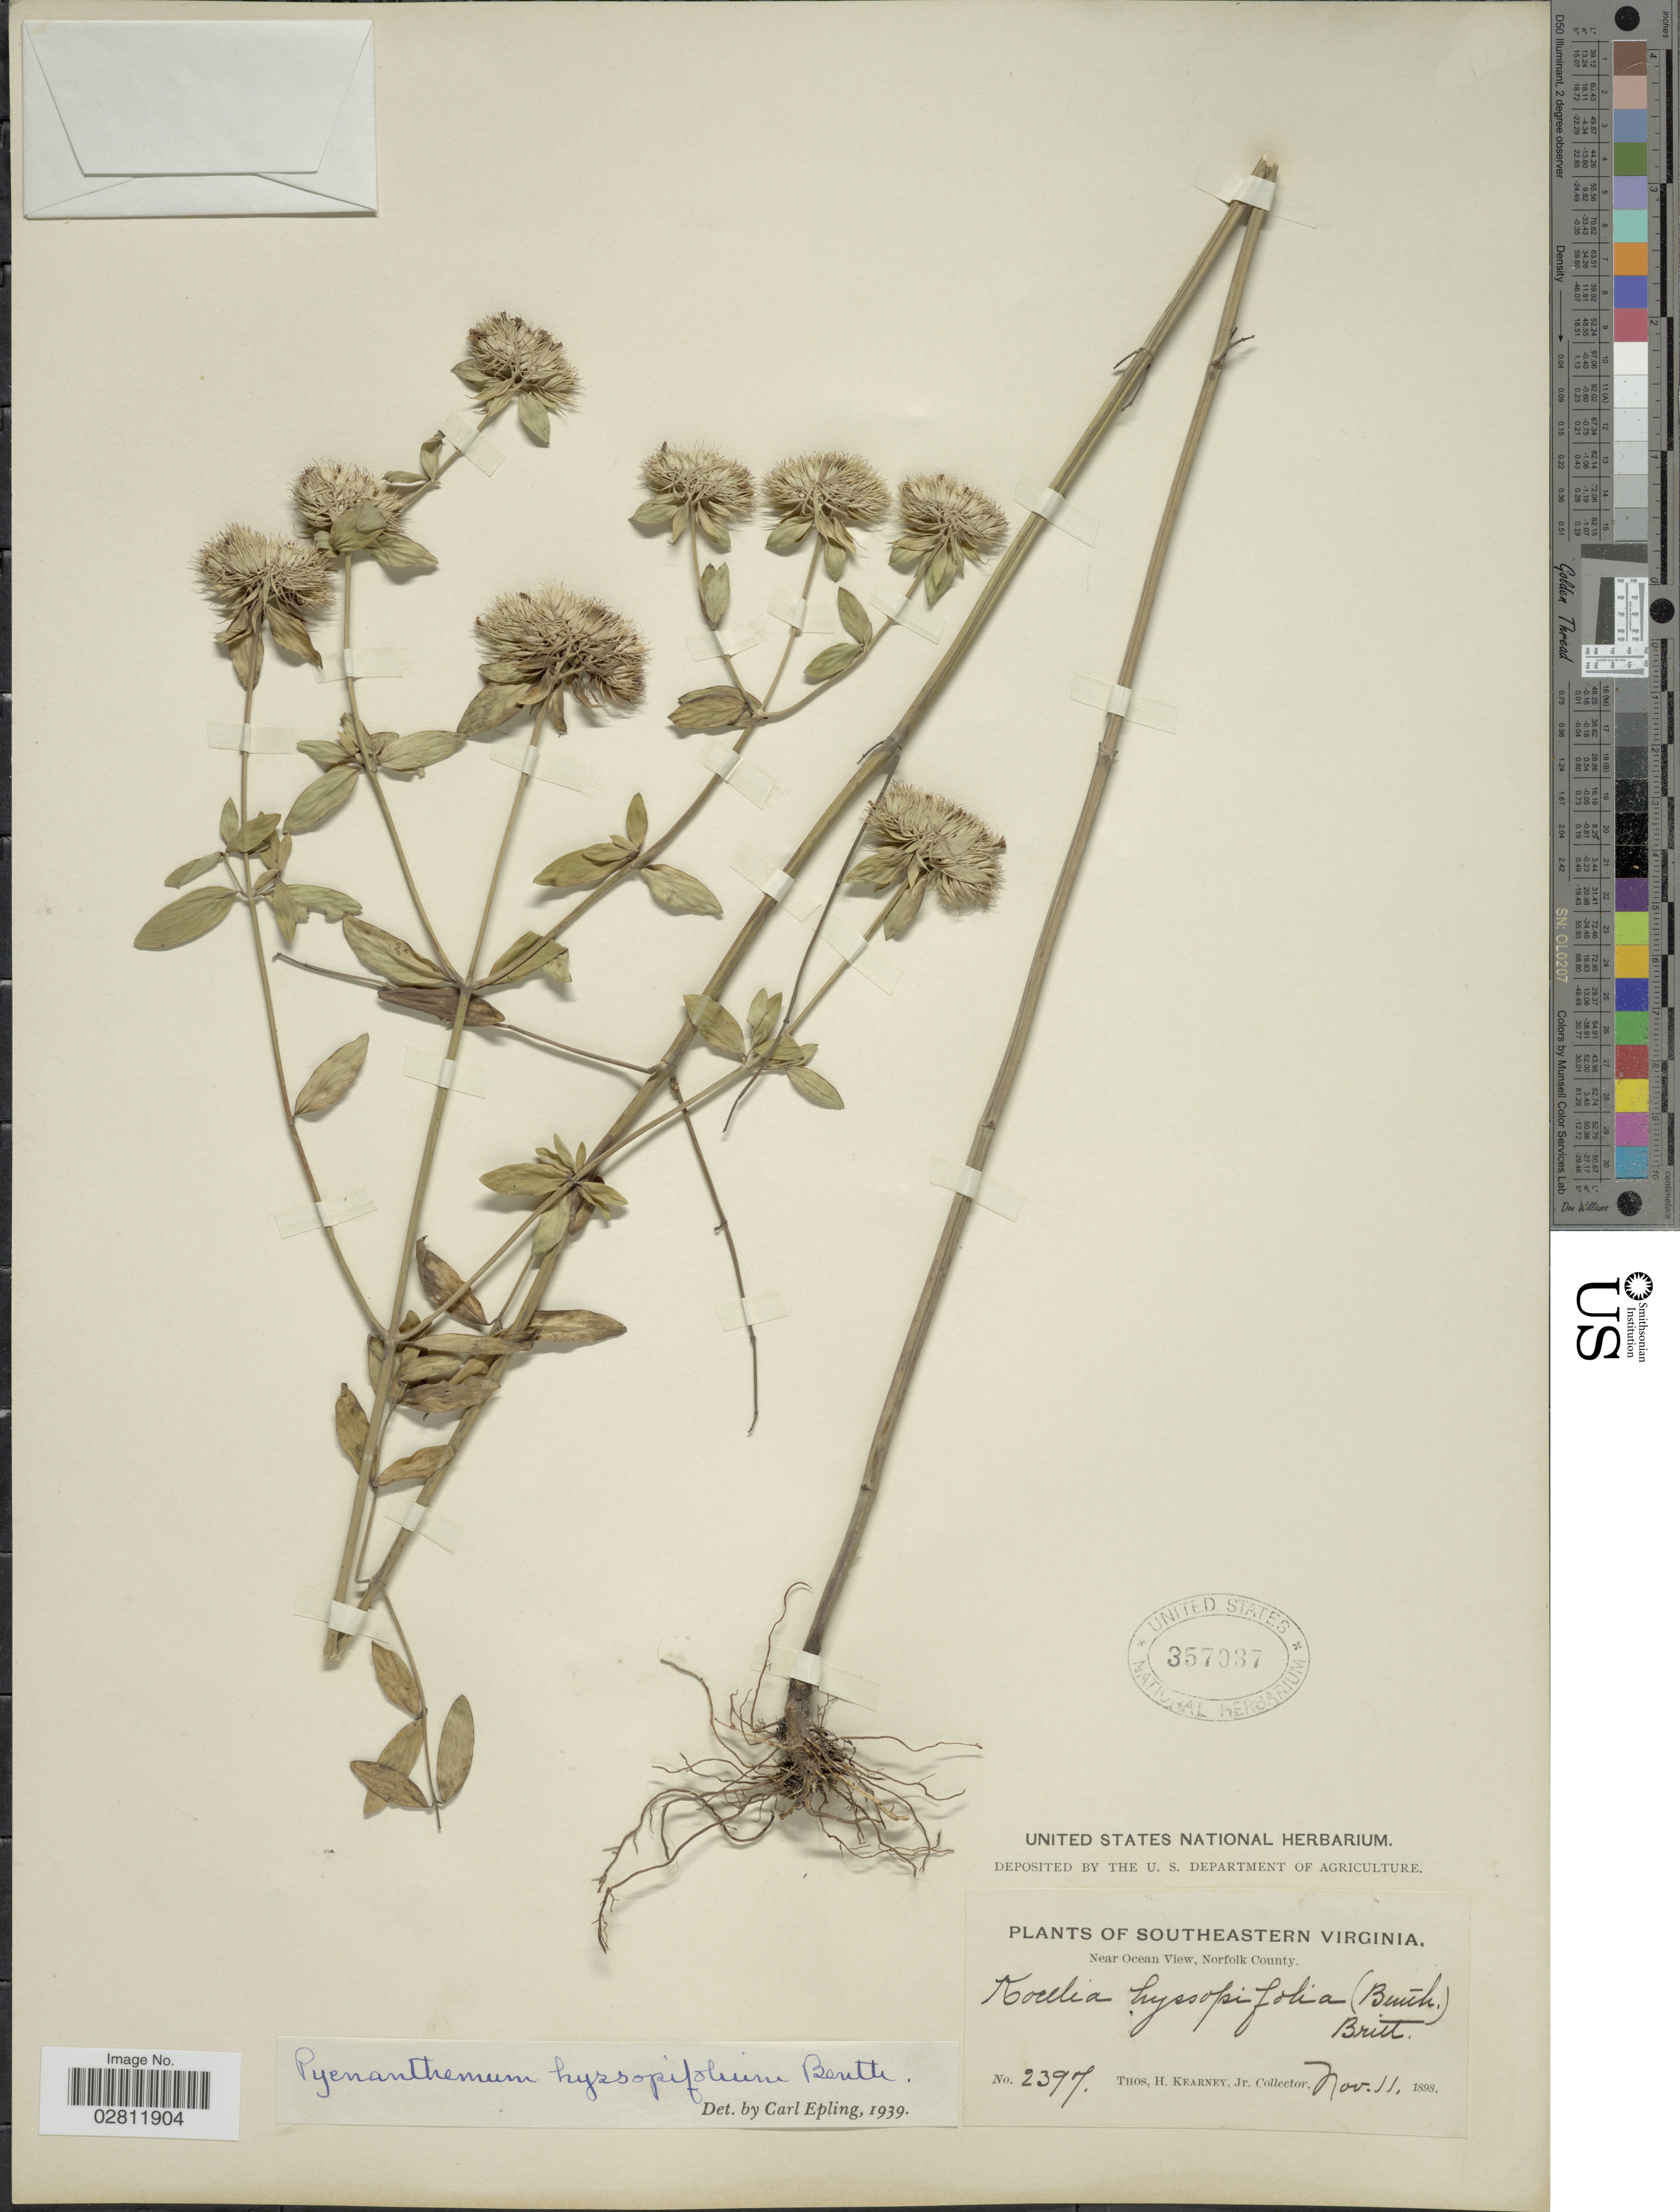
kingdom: Plantae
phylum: Tracheophyta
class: Magnoliopsida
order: Lamiales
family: Lamiaceae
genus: Pycnanthemum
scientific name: Pycnanthemum flexuosum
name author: (Walter) Britton, Stearns & Poggenb.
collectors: T. H. Kearney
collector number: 2397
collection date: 1898-11-11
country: United States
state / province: Virginia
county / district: City of Norfolk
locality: Southeastern Virginia. Near Ocean View, Norfolk County.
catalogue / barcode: US 357037